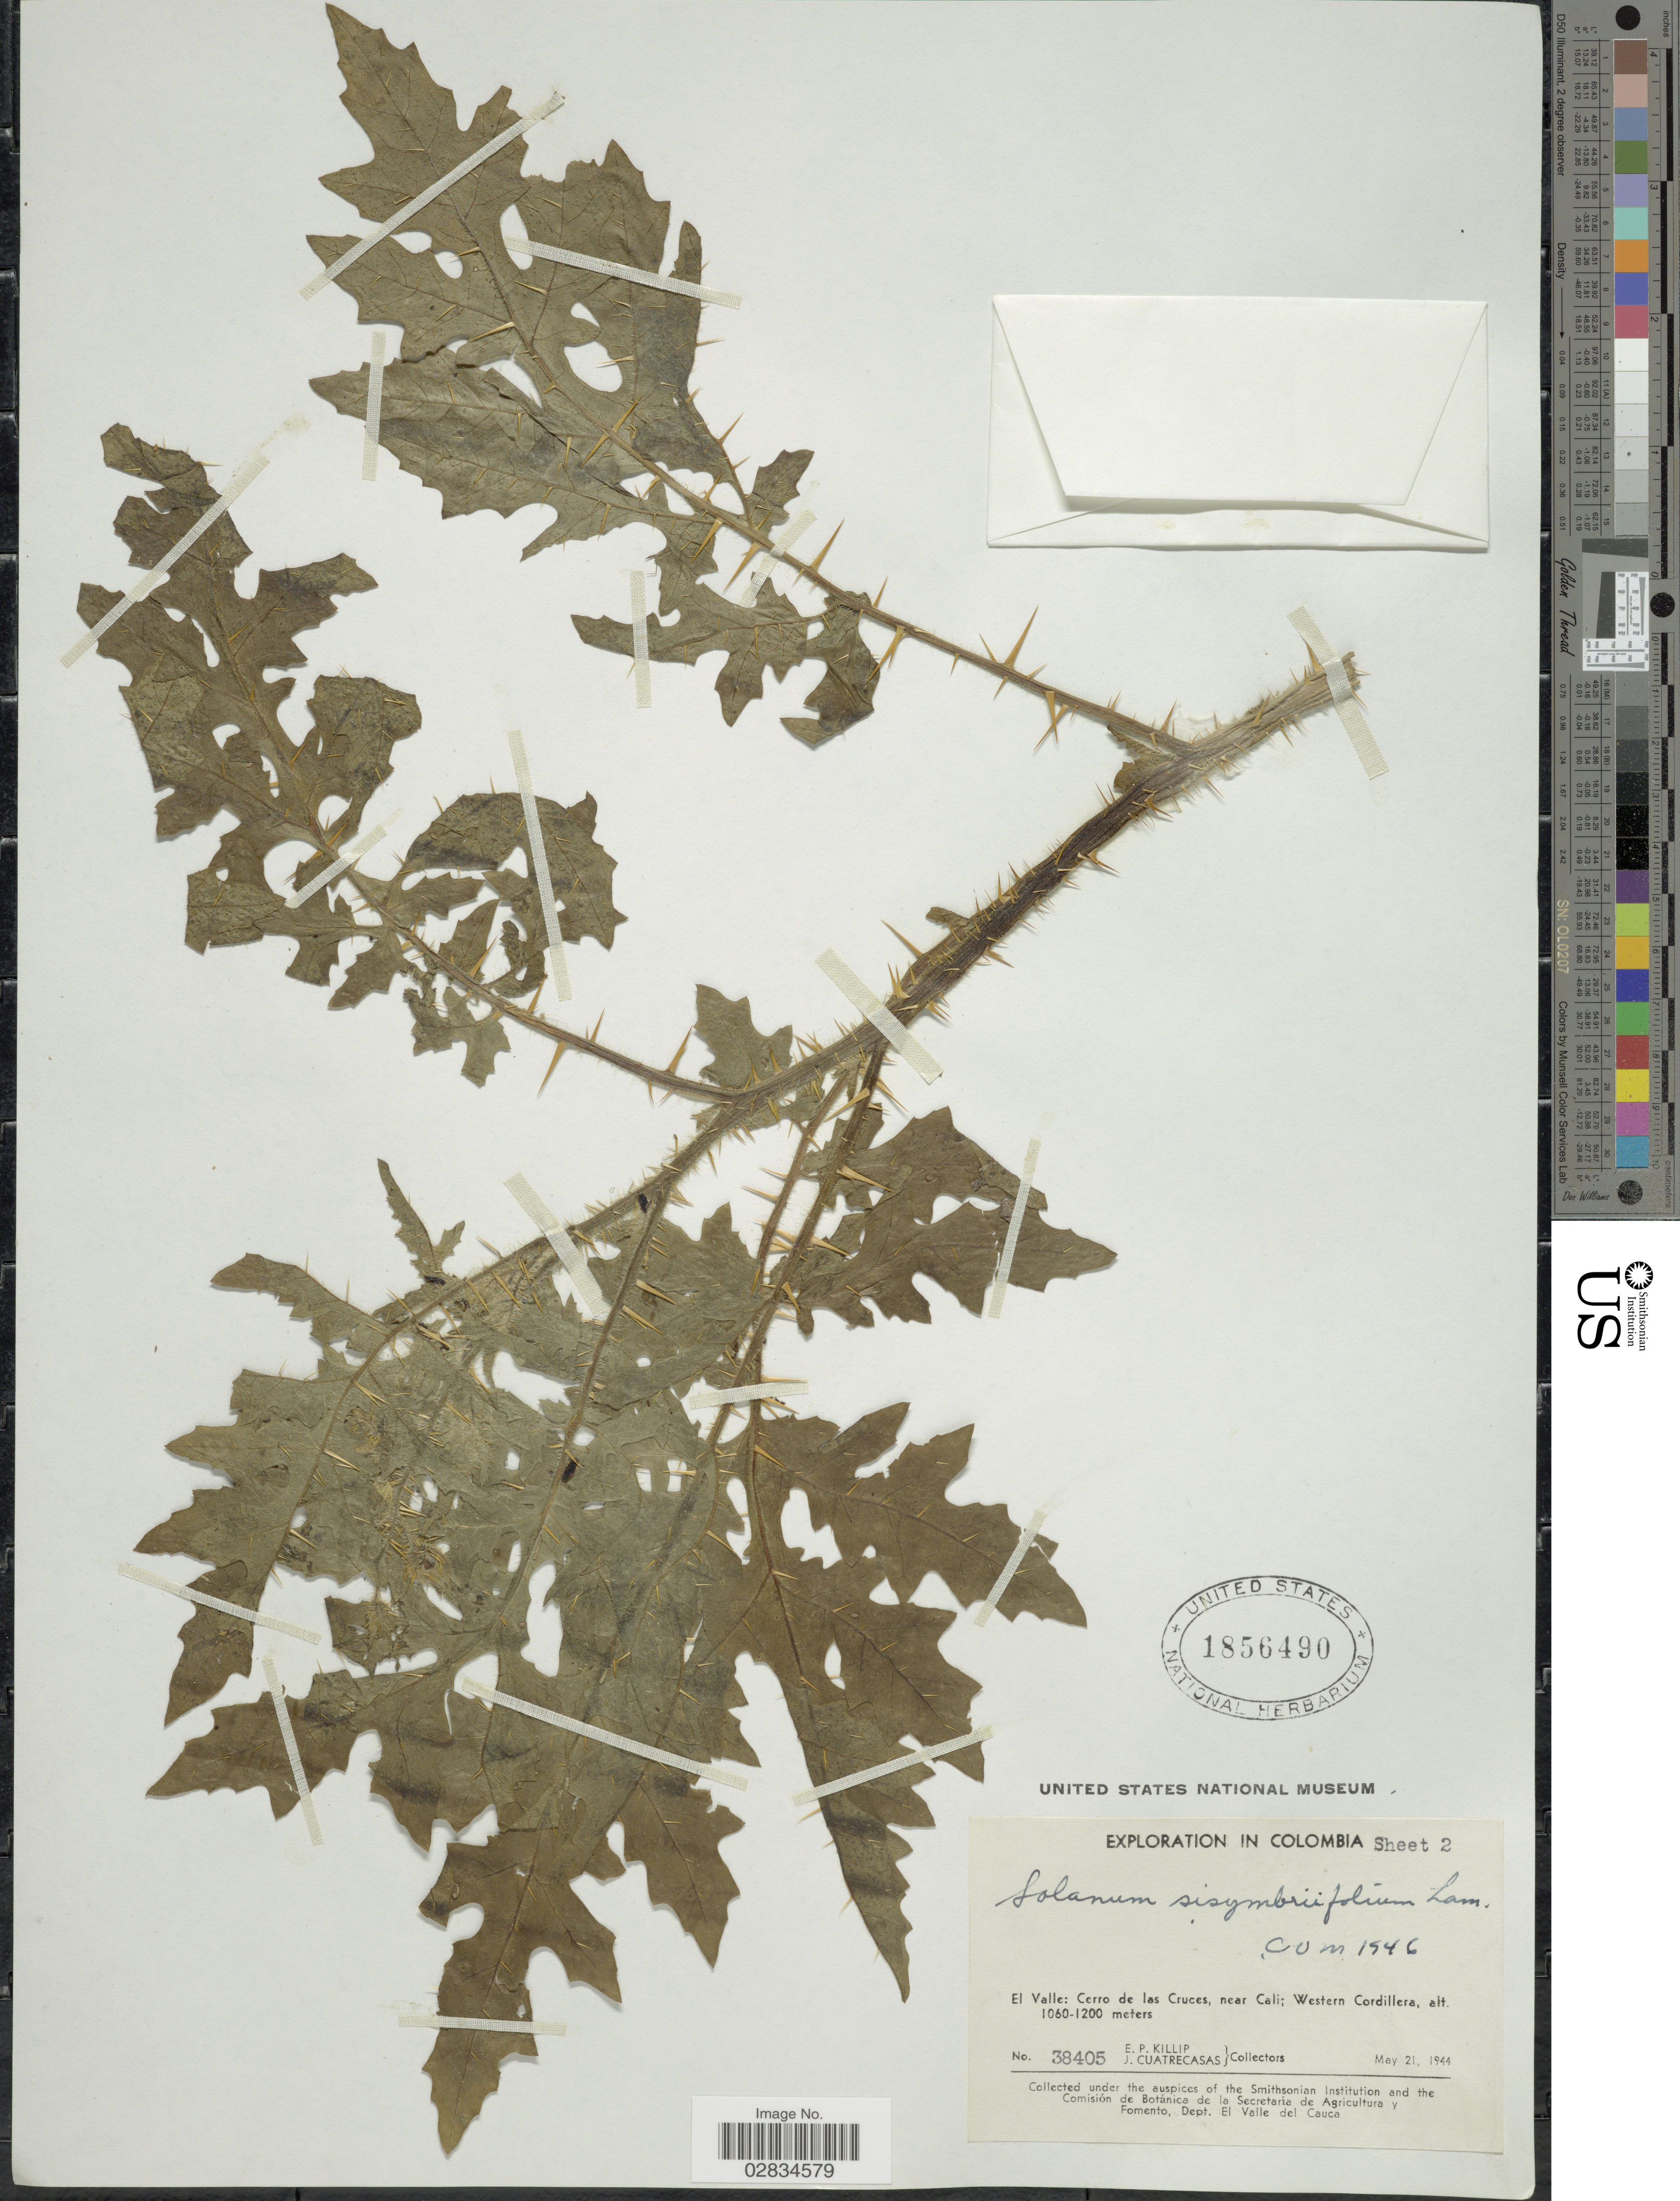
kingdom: Plantae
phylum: Tracheophyta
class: Magnoliopsida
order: Solanales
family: Solanaceae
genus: Solanum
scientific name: Solanum sisymbriifolium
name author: Lam.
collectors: E. P. Killip & J. Cuatrecasas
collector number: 38405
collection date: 1944-05-21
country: Colombia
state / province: Valle del Cauca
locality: El Valle: Cerro de las Cruces, near Cali; Western Cordillera.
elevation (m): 1060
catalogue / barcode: US 1856490